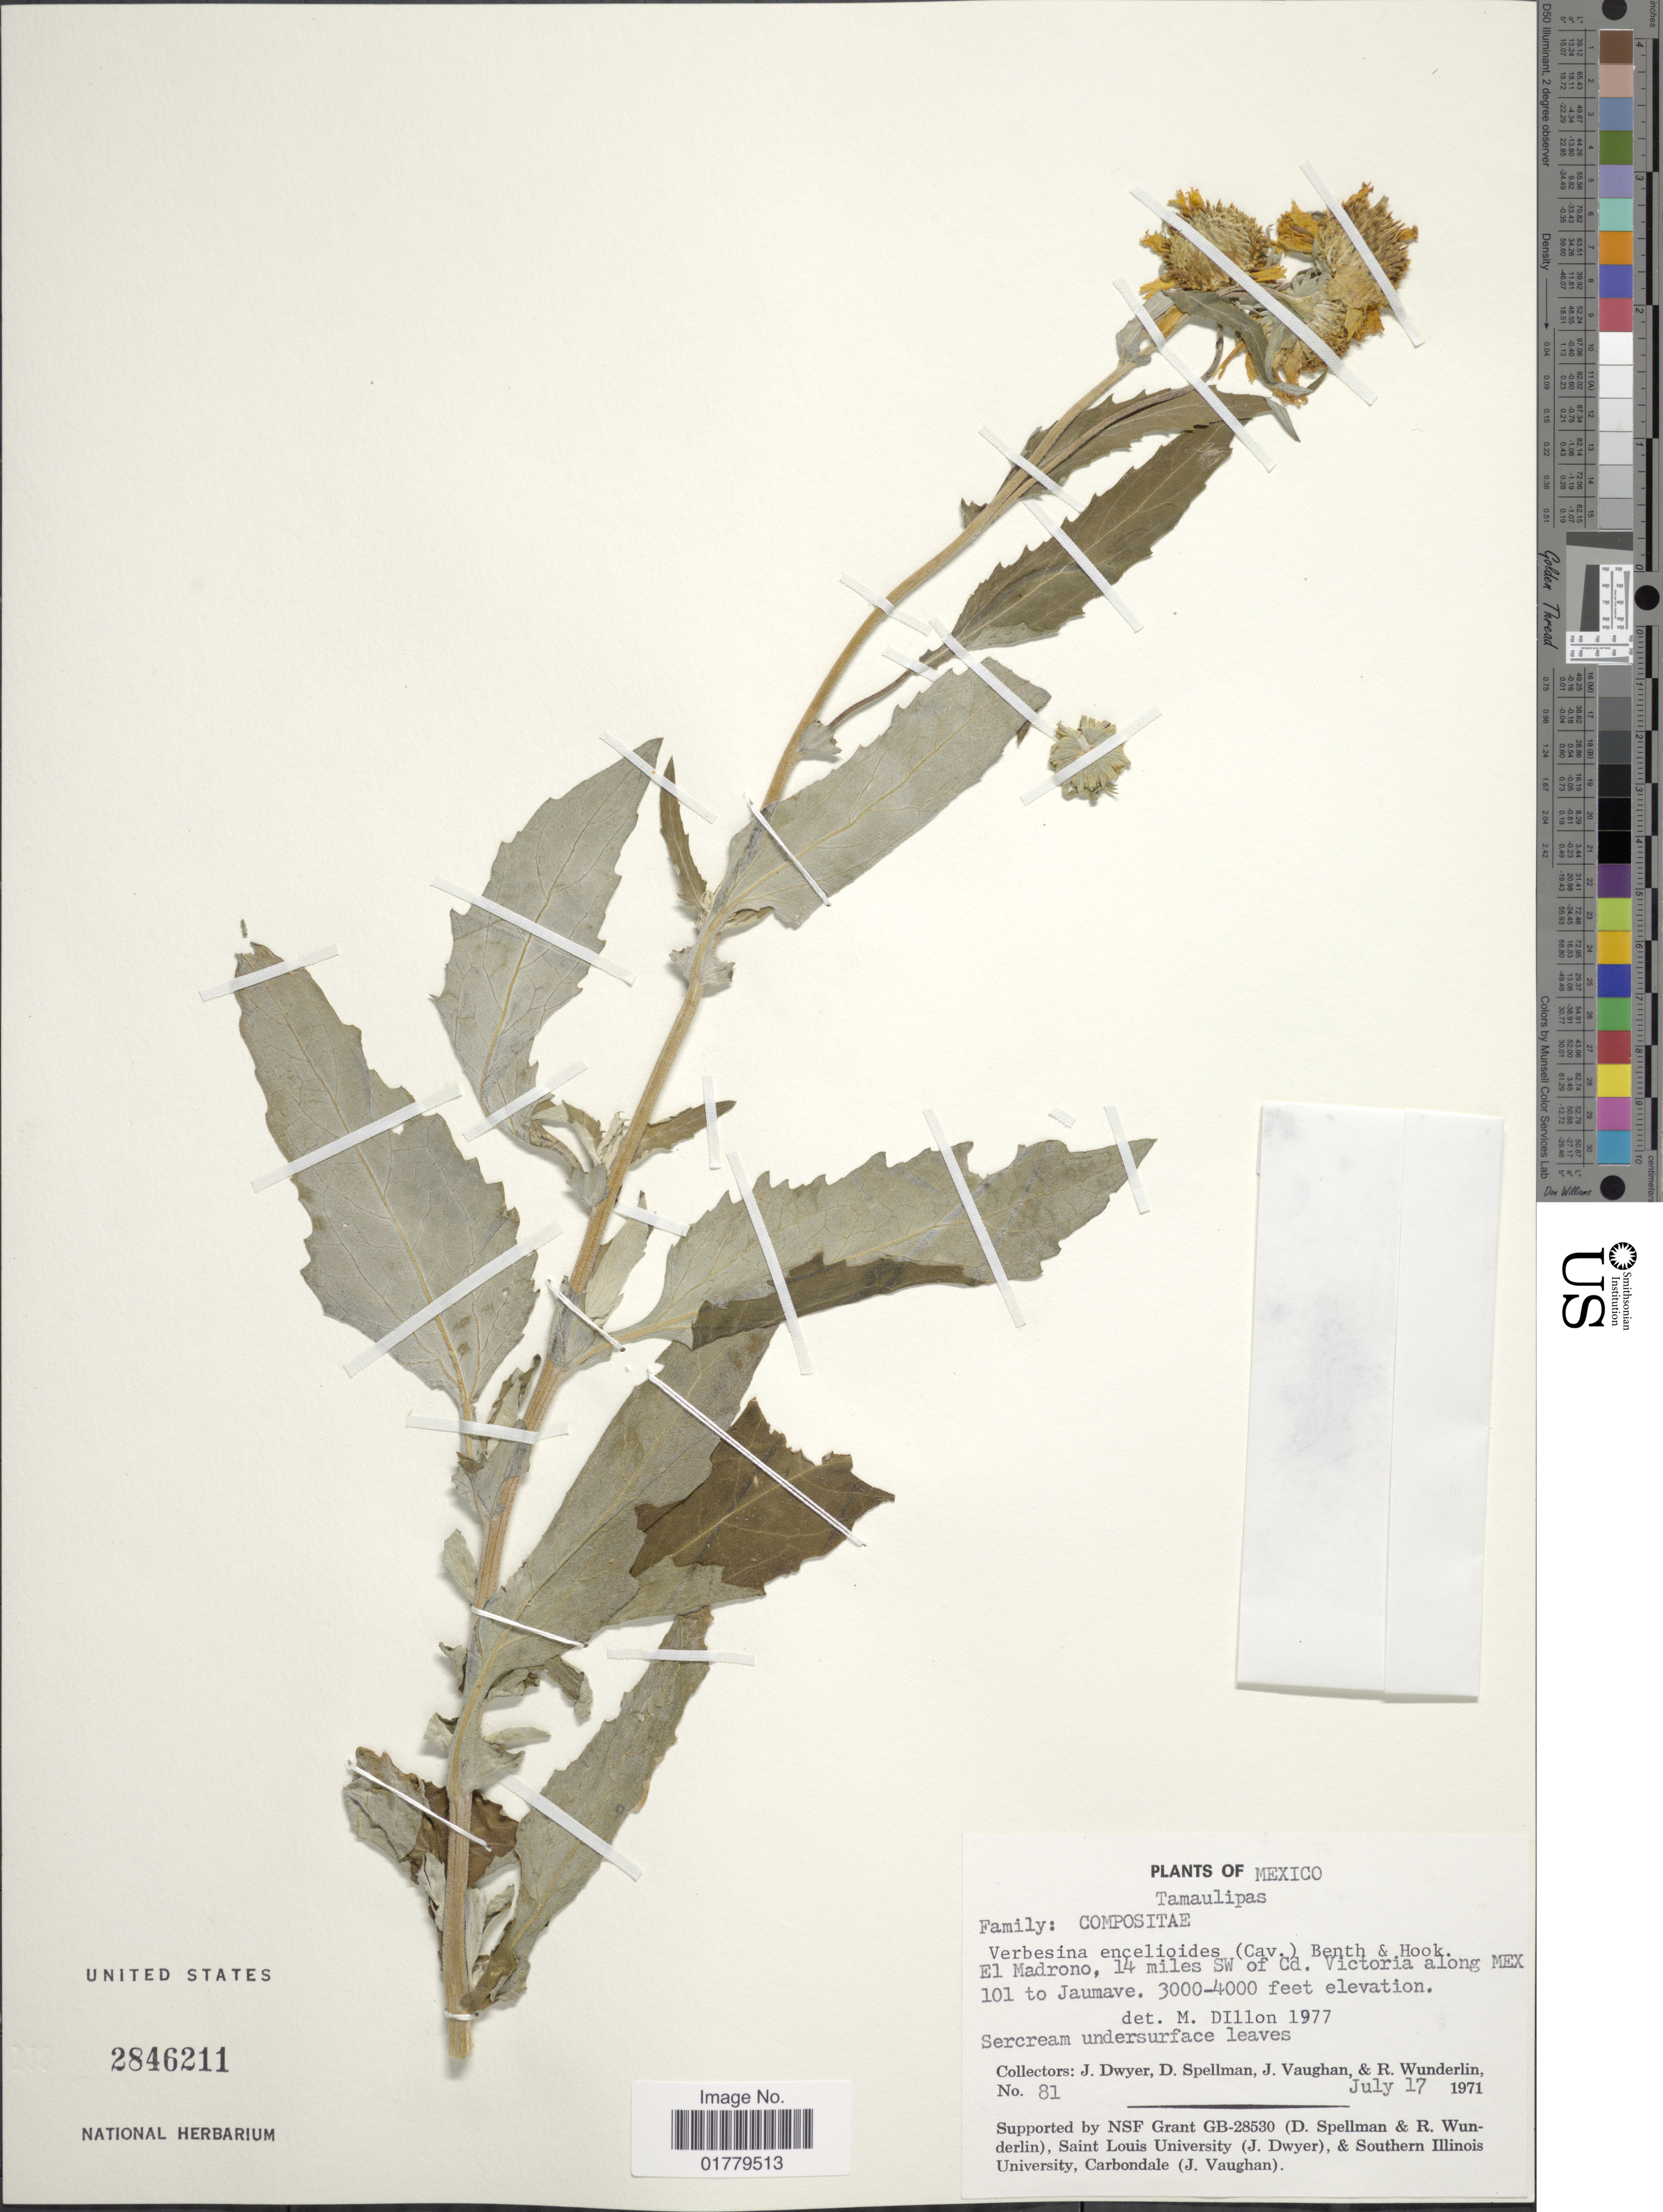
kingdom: Plantae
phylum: Tracheophyta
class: Magnoliopsida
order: Asterales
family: Asteraceae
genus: Verbesina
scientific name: Verbesina encelioides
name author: (Cav.) Benth. & Hook. ex A. Gray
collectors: J. Dwyer, D. Spellman, J. Vaughan & R. P. Wunderlin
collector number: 81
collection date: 1971-07-17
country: Mexico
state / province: Tamaulipas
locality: El Madrono, 14 miles SW of Cd. Victoria along Mex 101 to Jaumave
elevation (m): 914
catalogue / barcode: US 2846211